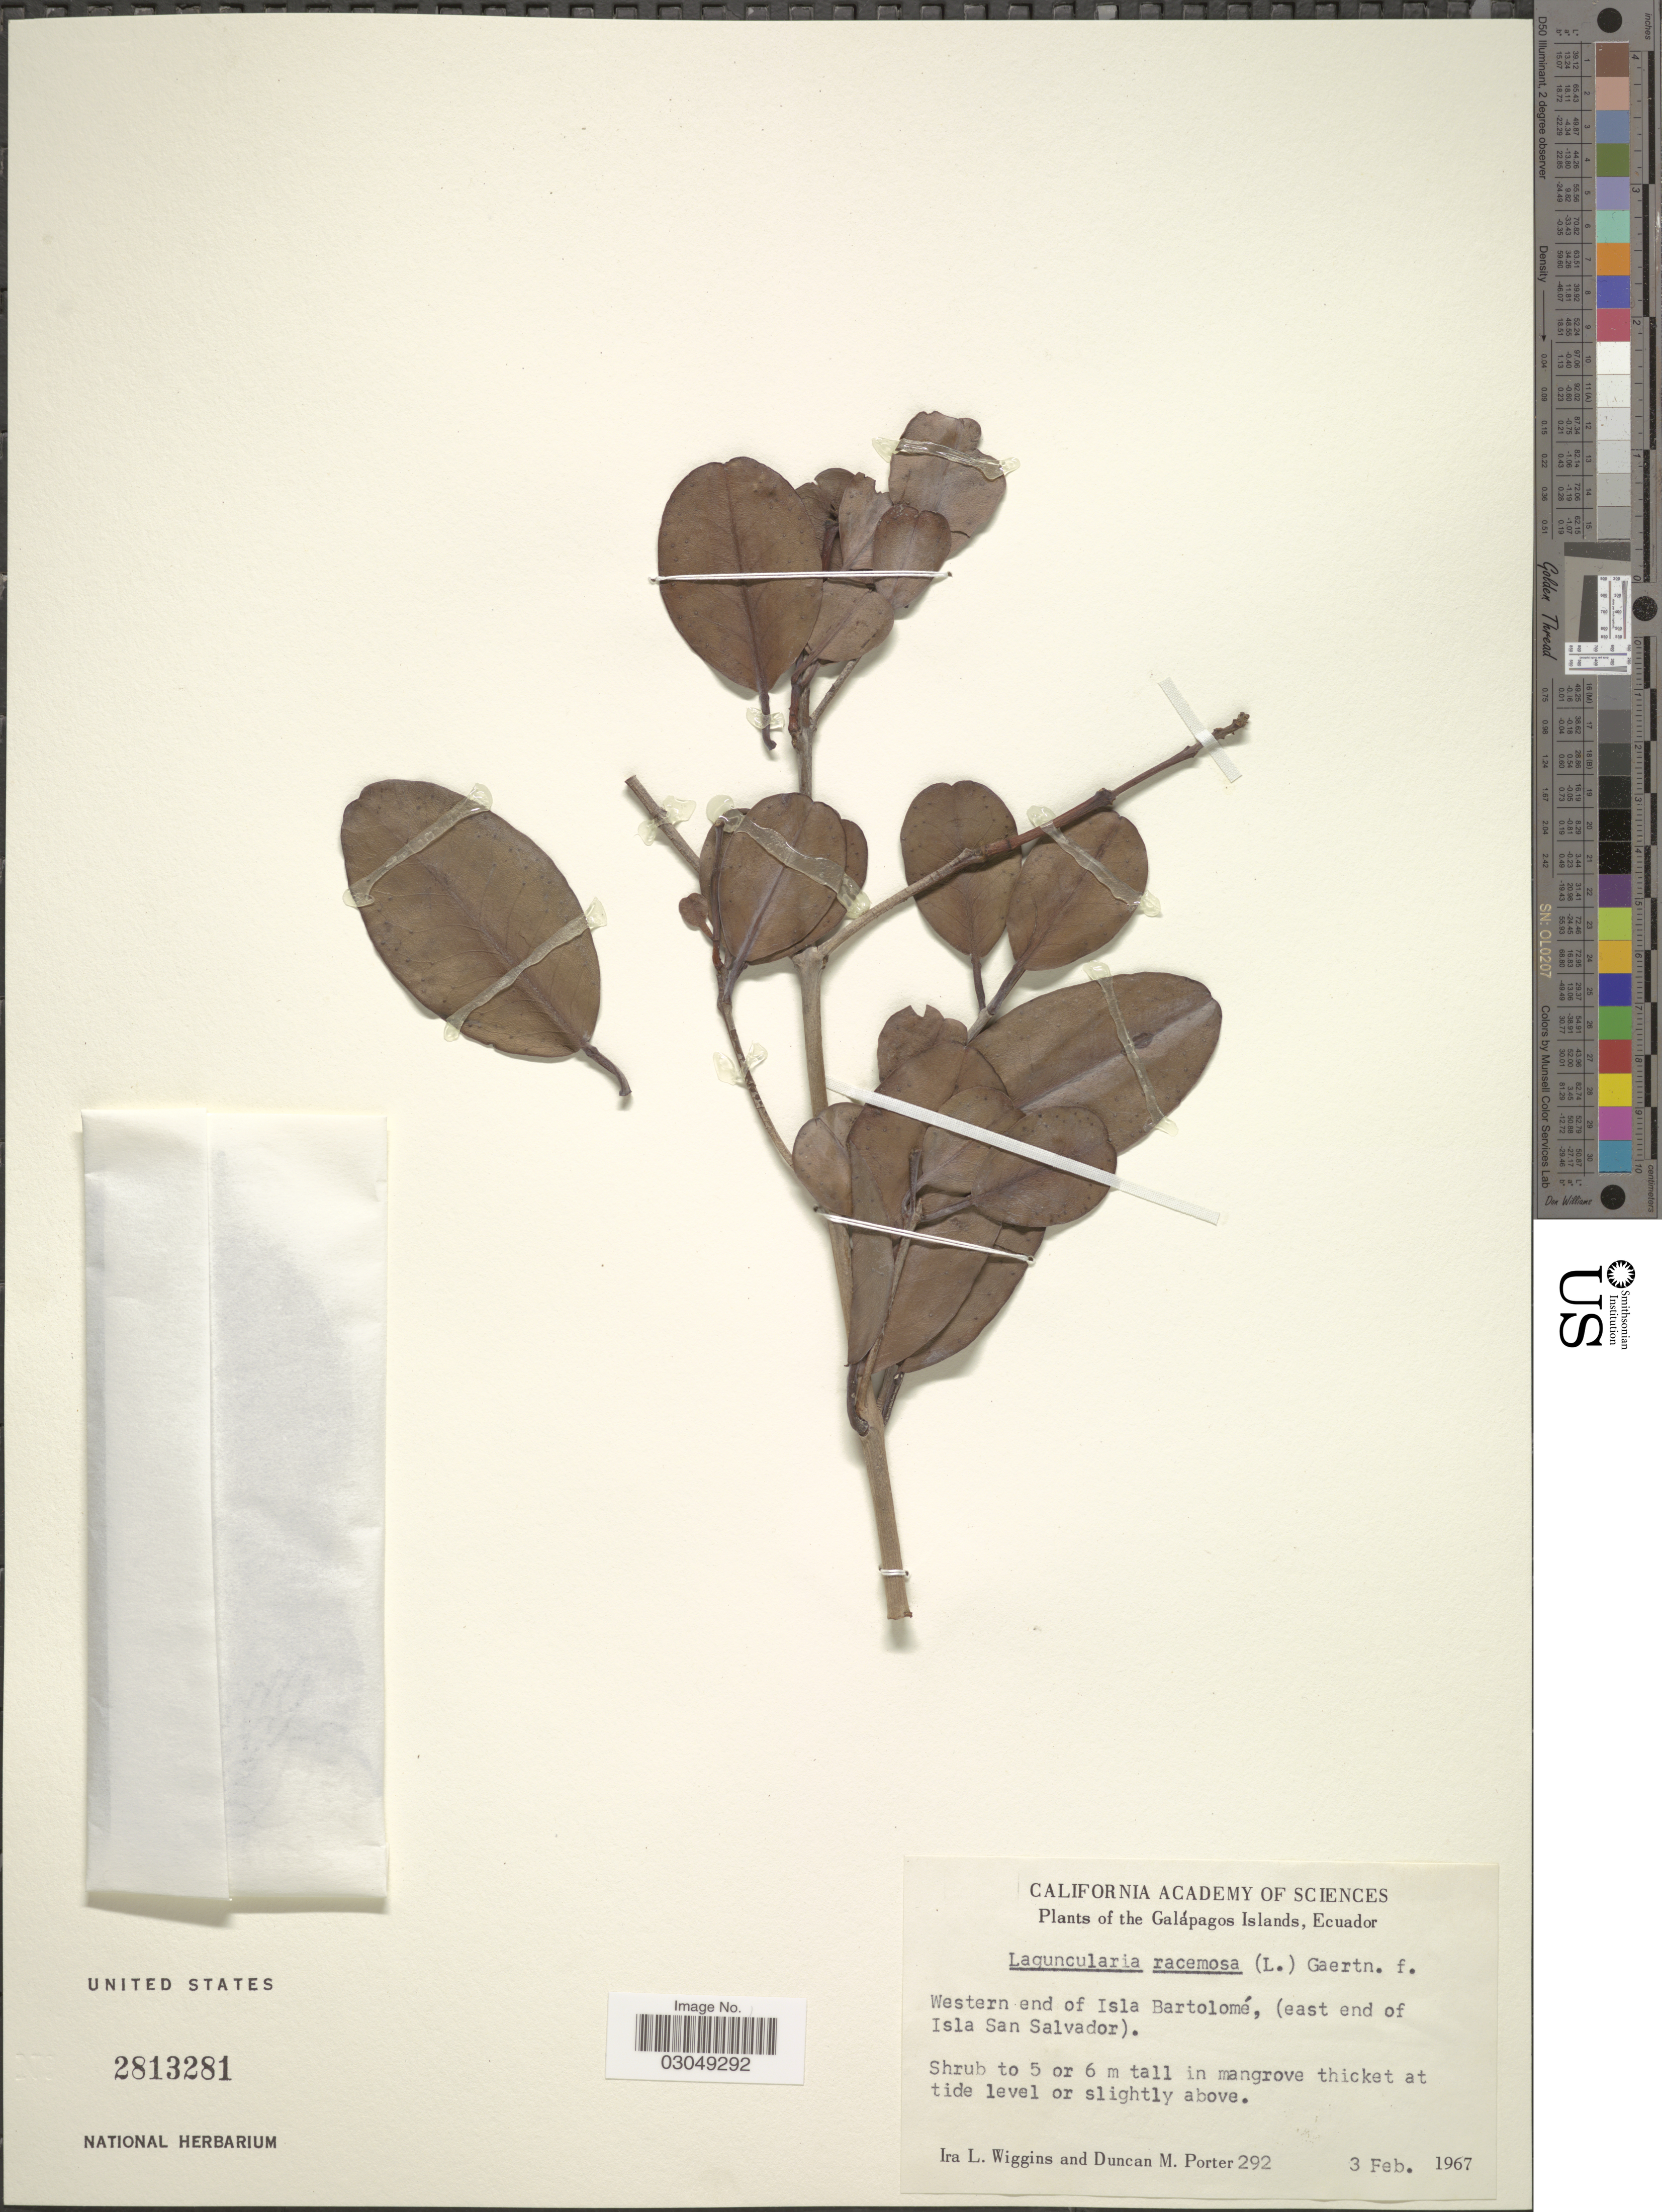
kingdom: Plantae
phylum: Tracheophyta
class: Magnoliopsida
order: Myrtales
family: Combretaceae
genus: Laguncularia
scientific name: Laguncularia racemosa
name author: (L.) C.F. Gaertn.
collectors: I. L. Wiggins & D. M. Porter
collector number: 292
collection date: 1967-02-03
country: Ecuador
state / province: Colón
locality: The Galápagos Islands. Western end of Isla Bartolomé, (east end of Isla San Salvador).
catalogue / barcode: US 2813281